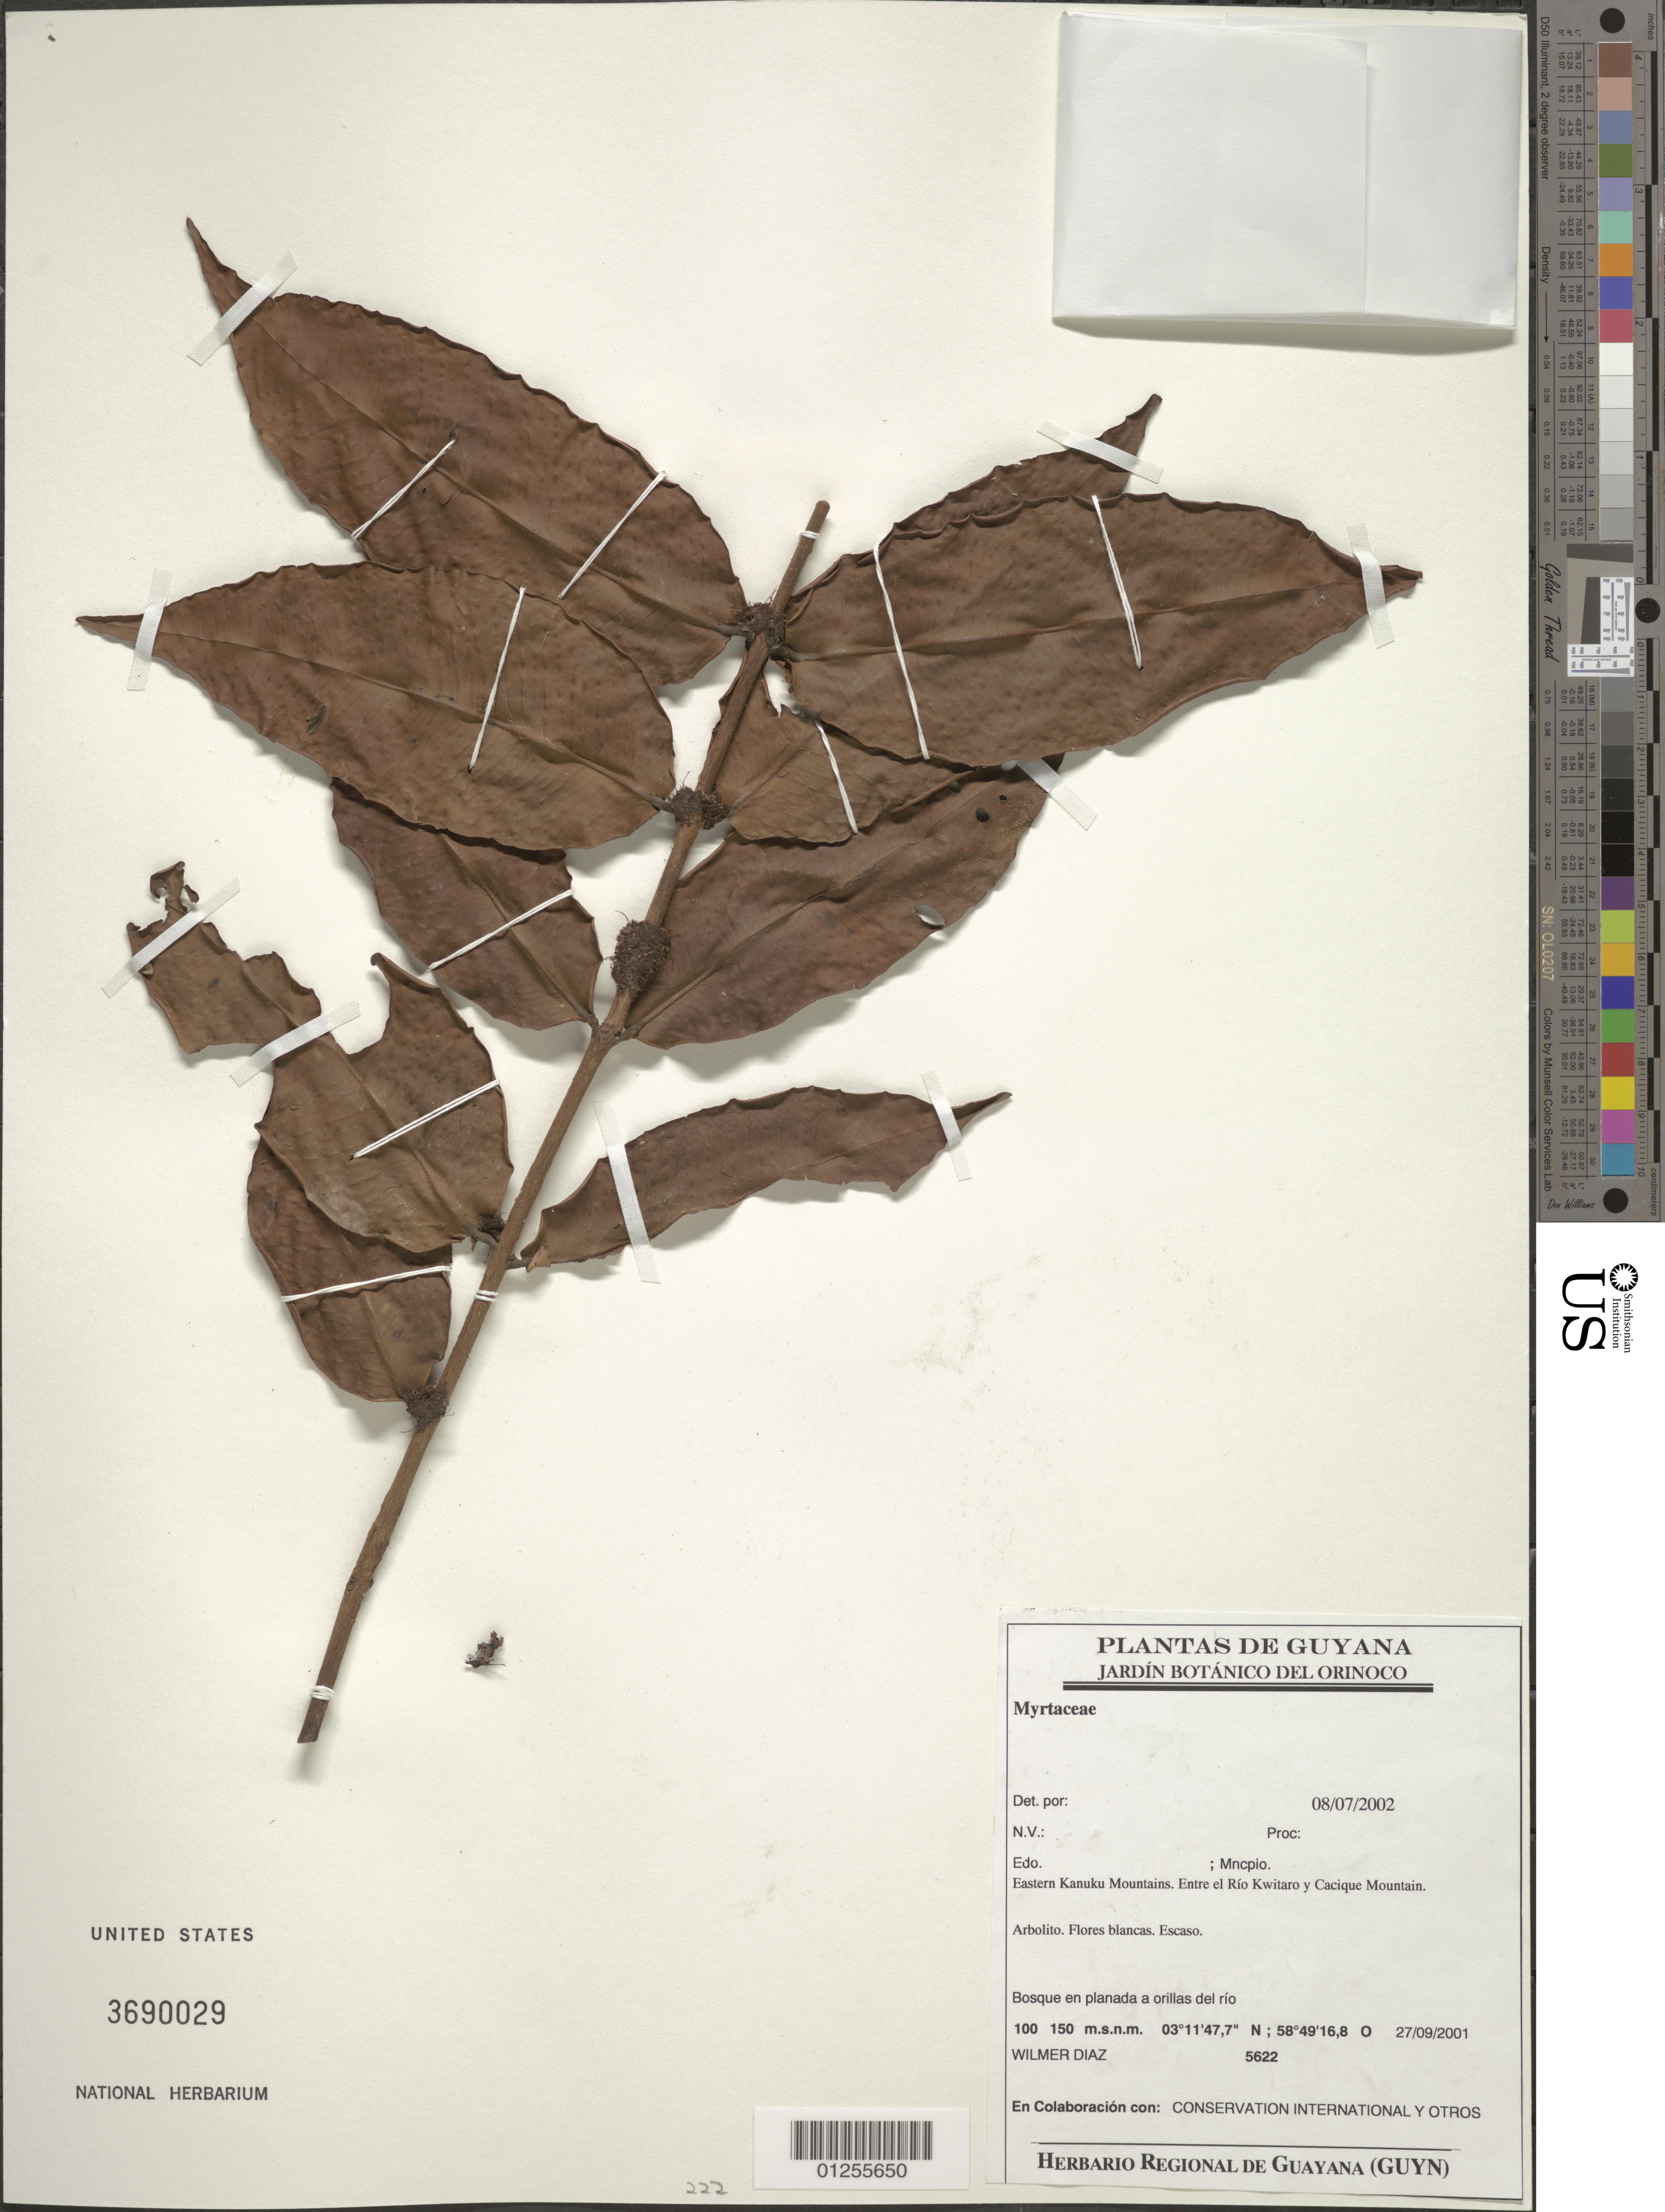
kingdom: Plantae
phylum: Tracheophyta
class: Magnoliopsida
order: Myrtales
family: Myrtaceae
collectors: W. Díaz P.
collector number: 5622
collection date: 2001-09-27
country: Guyana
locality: Eastern Kanuku Mountains. Entre el Rio Kwitaro y Cacique Mountain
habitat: Escaso. bosqure en planada a orillas del rio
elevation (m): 100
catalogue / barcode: US 3690029